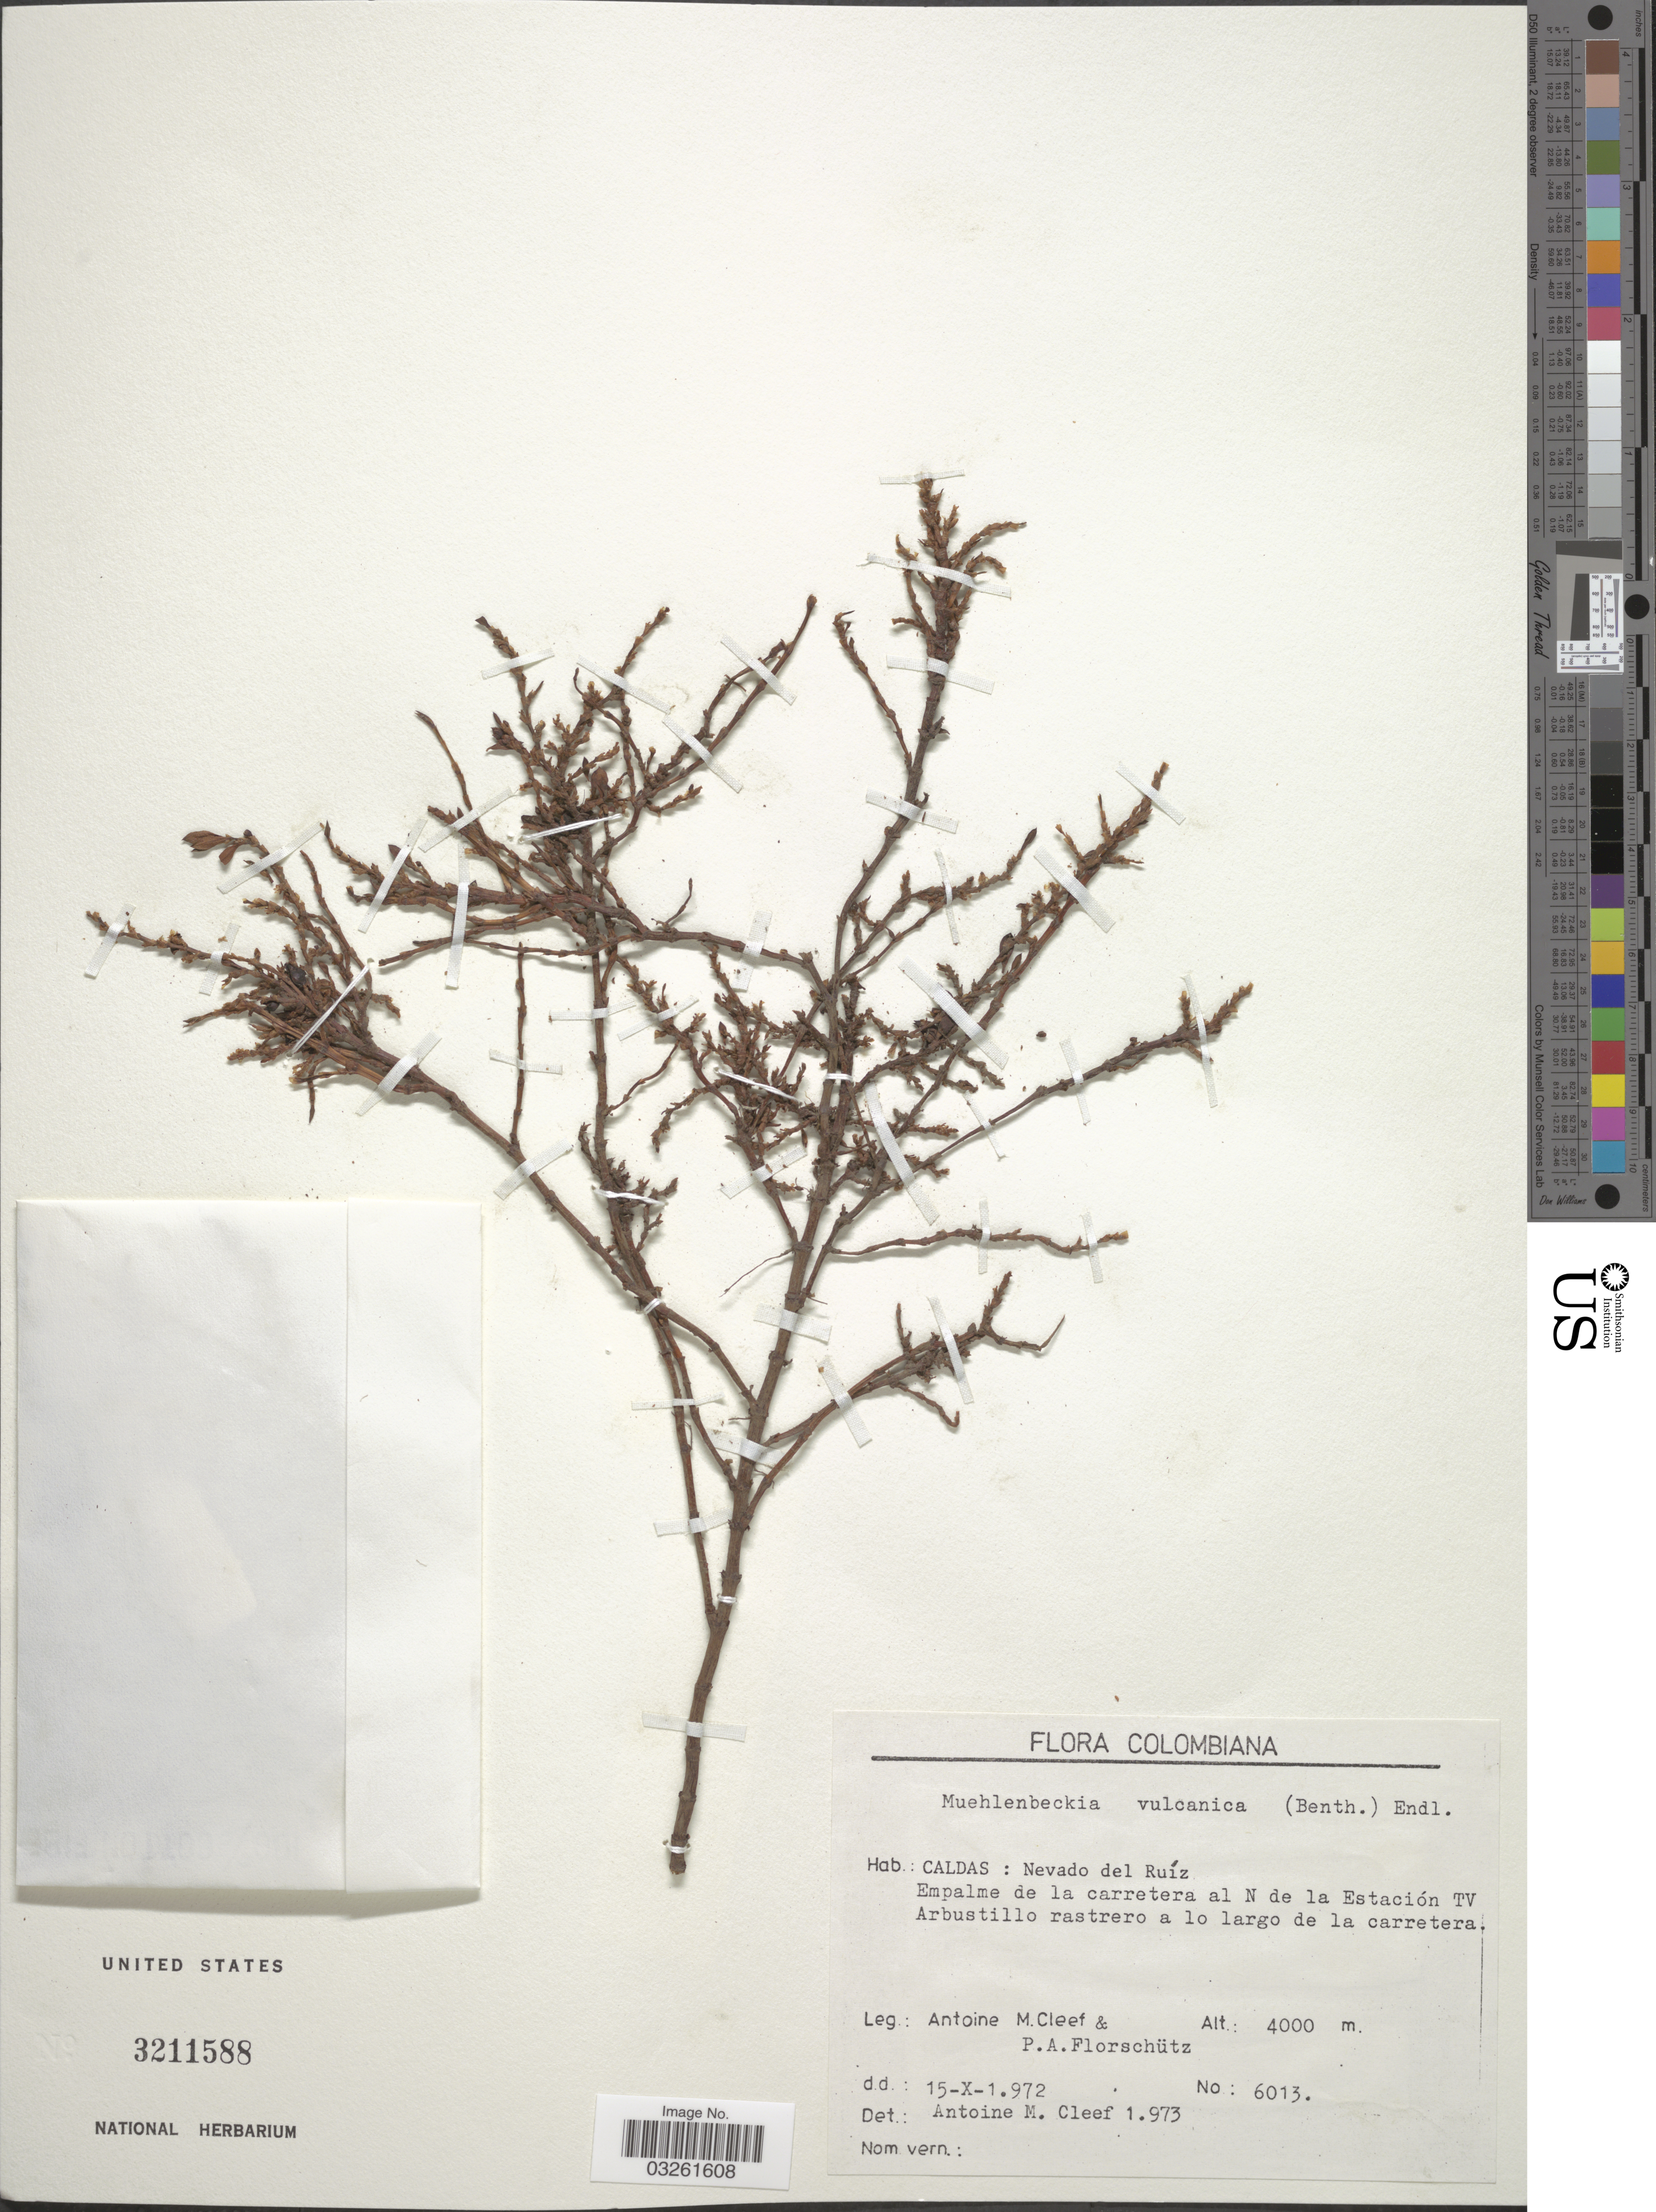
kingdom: Plantae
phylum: Tracheophyta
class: Magnoliopsida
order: Caryophyllales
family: Polygonaceae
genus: Muehlenbeckia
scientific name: Muehlenbeckia volcanica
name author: (Benth.) Endl.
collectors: A. M. Cleef & P. Florschütz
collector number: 6013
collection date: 1972-10-15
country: Colombia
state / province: Caldas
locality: Nevado del Ruíz, Empalme de la carretera al N de Estación TV.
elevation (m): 4000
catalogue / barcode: US 3211588